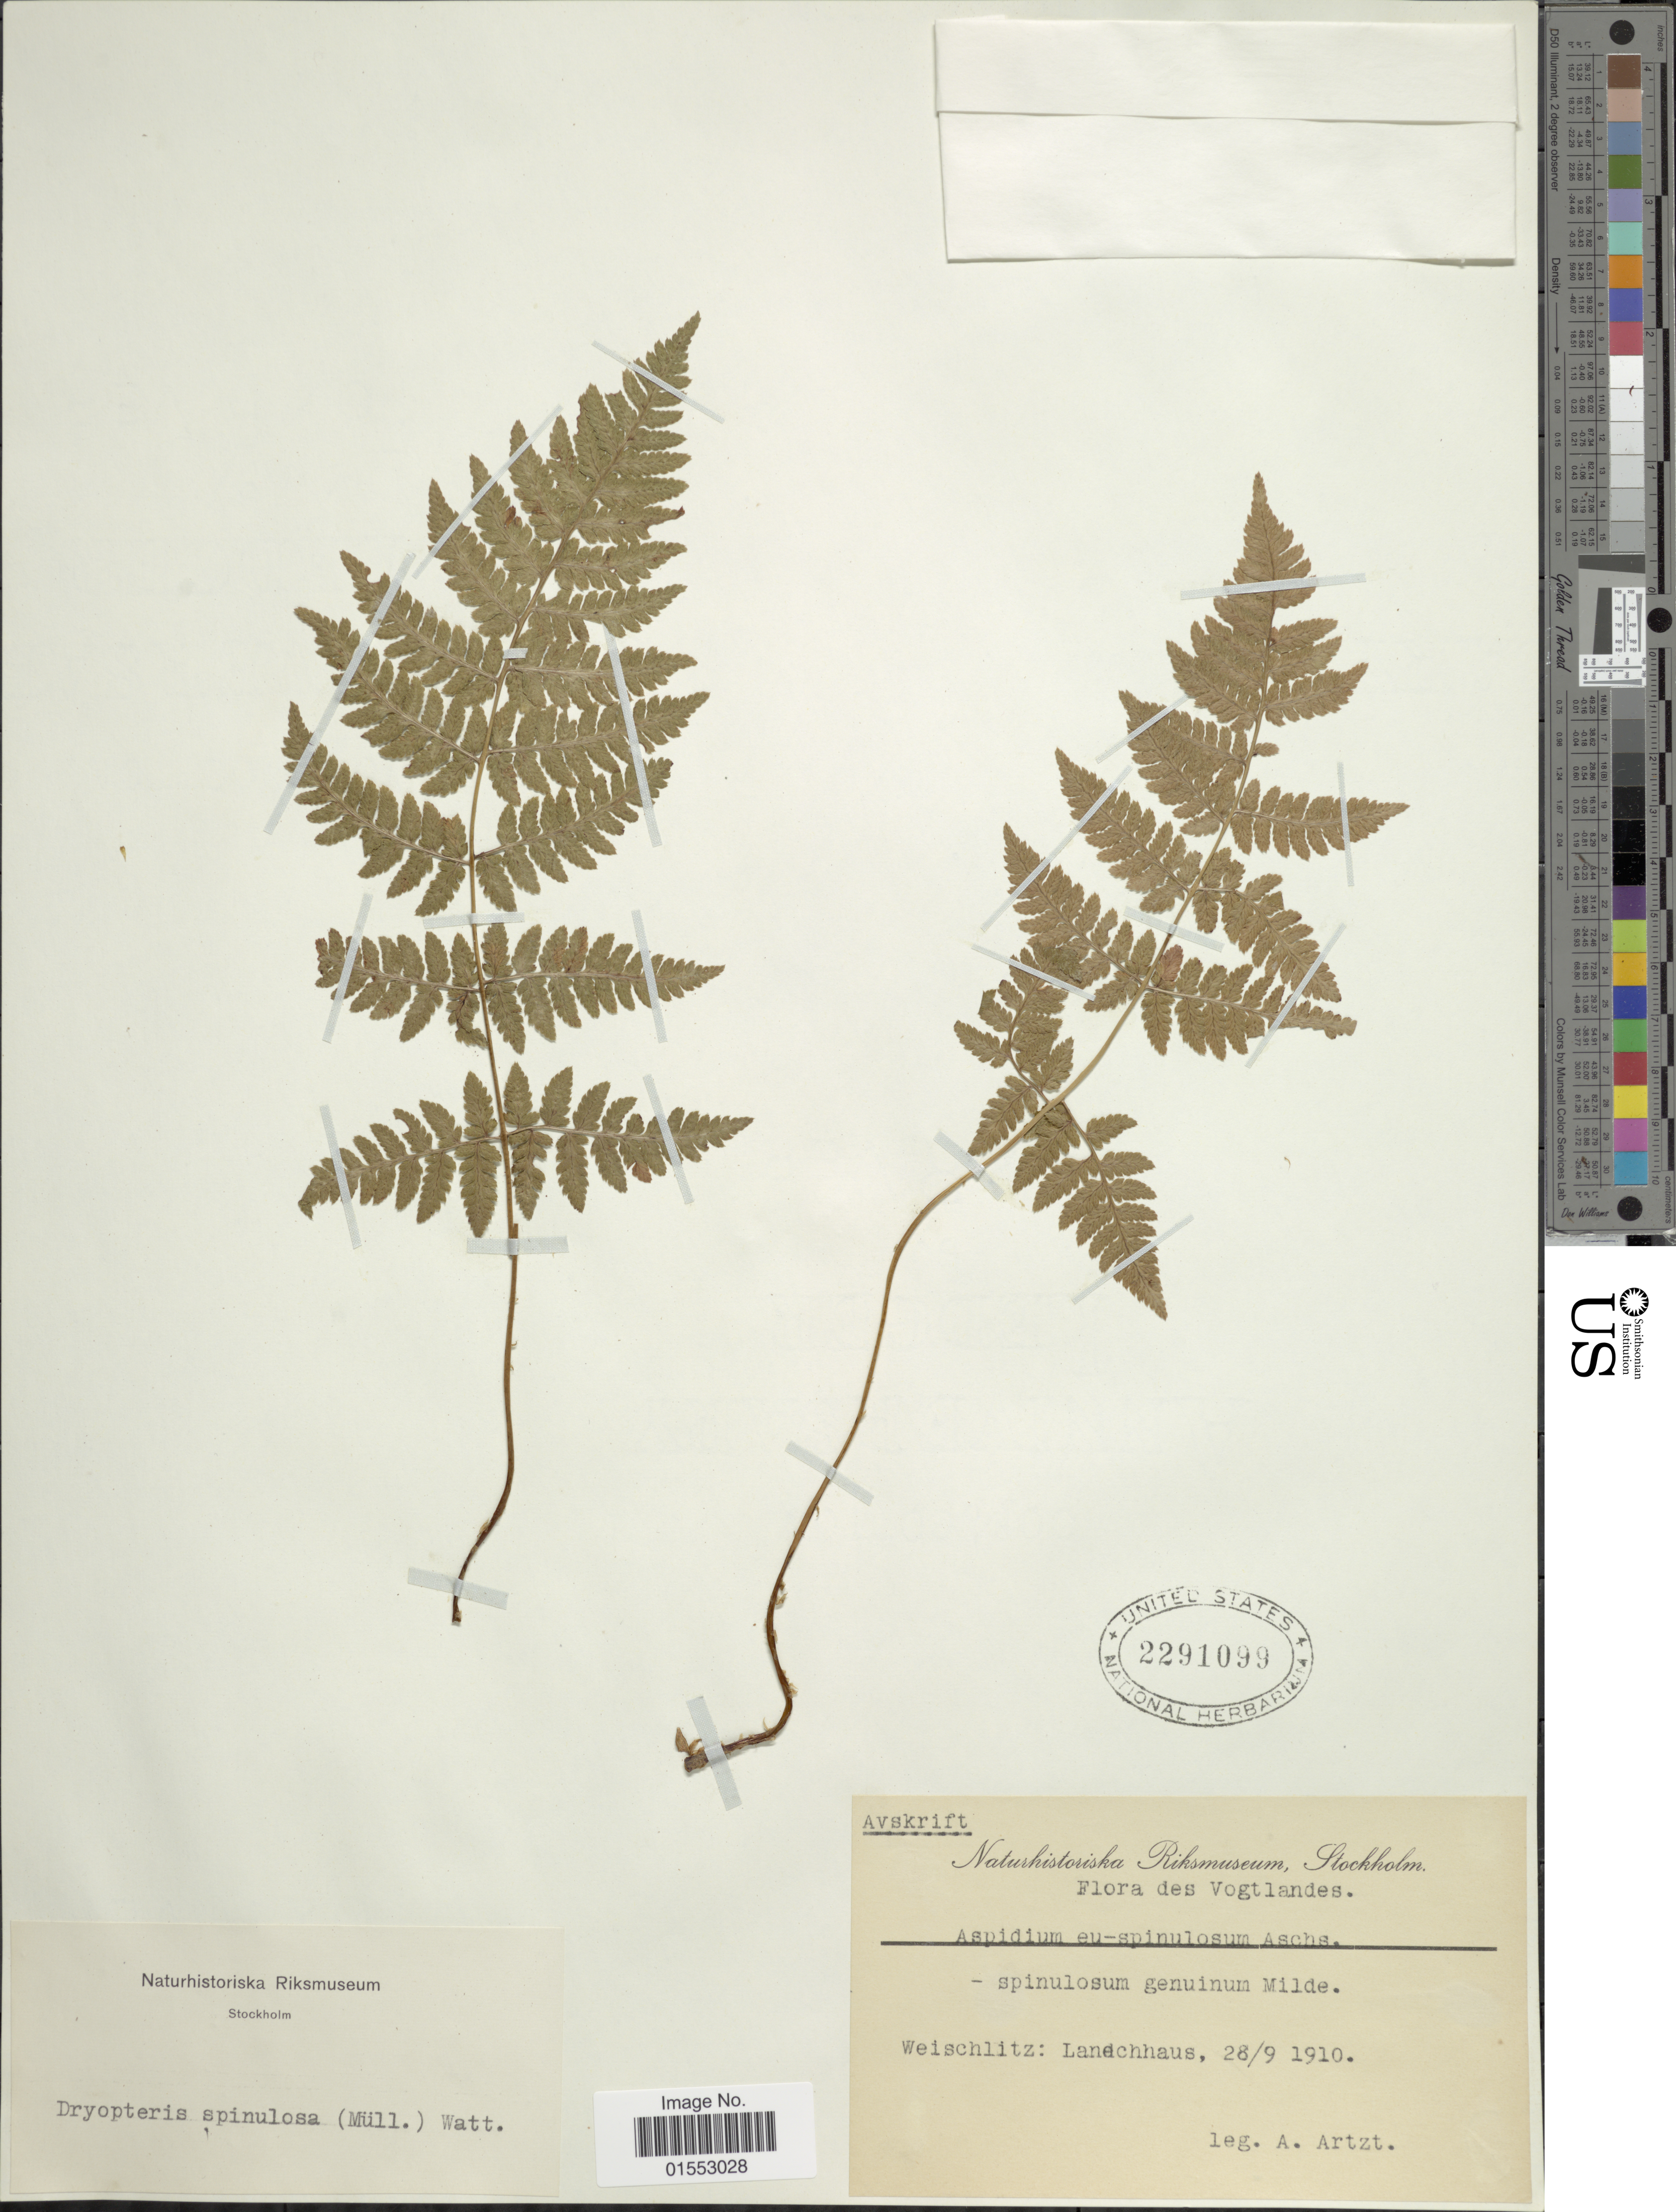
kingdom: Plantae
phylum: Tracheophyta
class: Polypodiopsida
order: Polypodiales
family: Dryopteridaceae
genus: Dryopteris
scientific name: Dryopteris carthusiana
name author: (Villars) H.P. Fuchs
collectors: A. Artzt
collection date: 1910-09-28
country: Germany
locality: Vogtlandes. Weischlitz: Landchhaus [interpreted]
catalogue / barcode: US 2291099